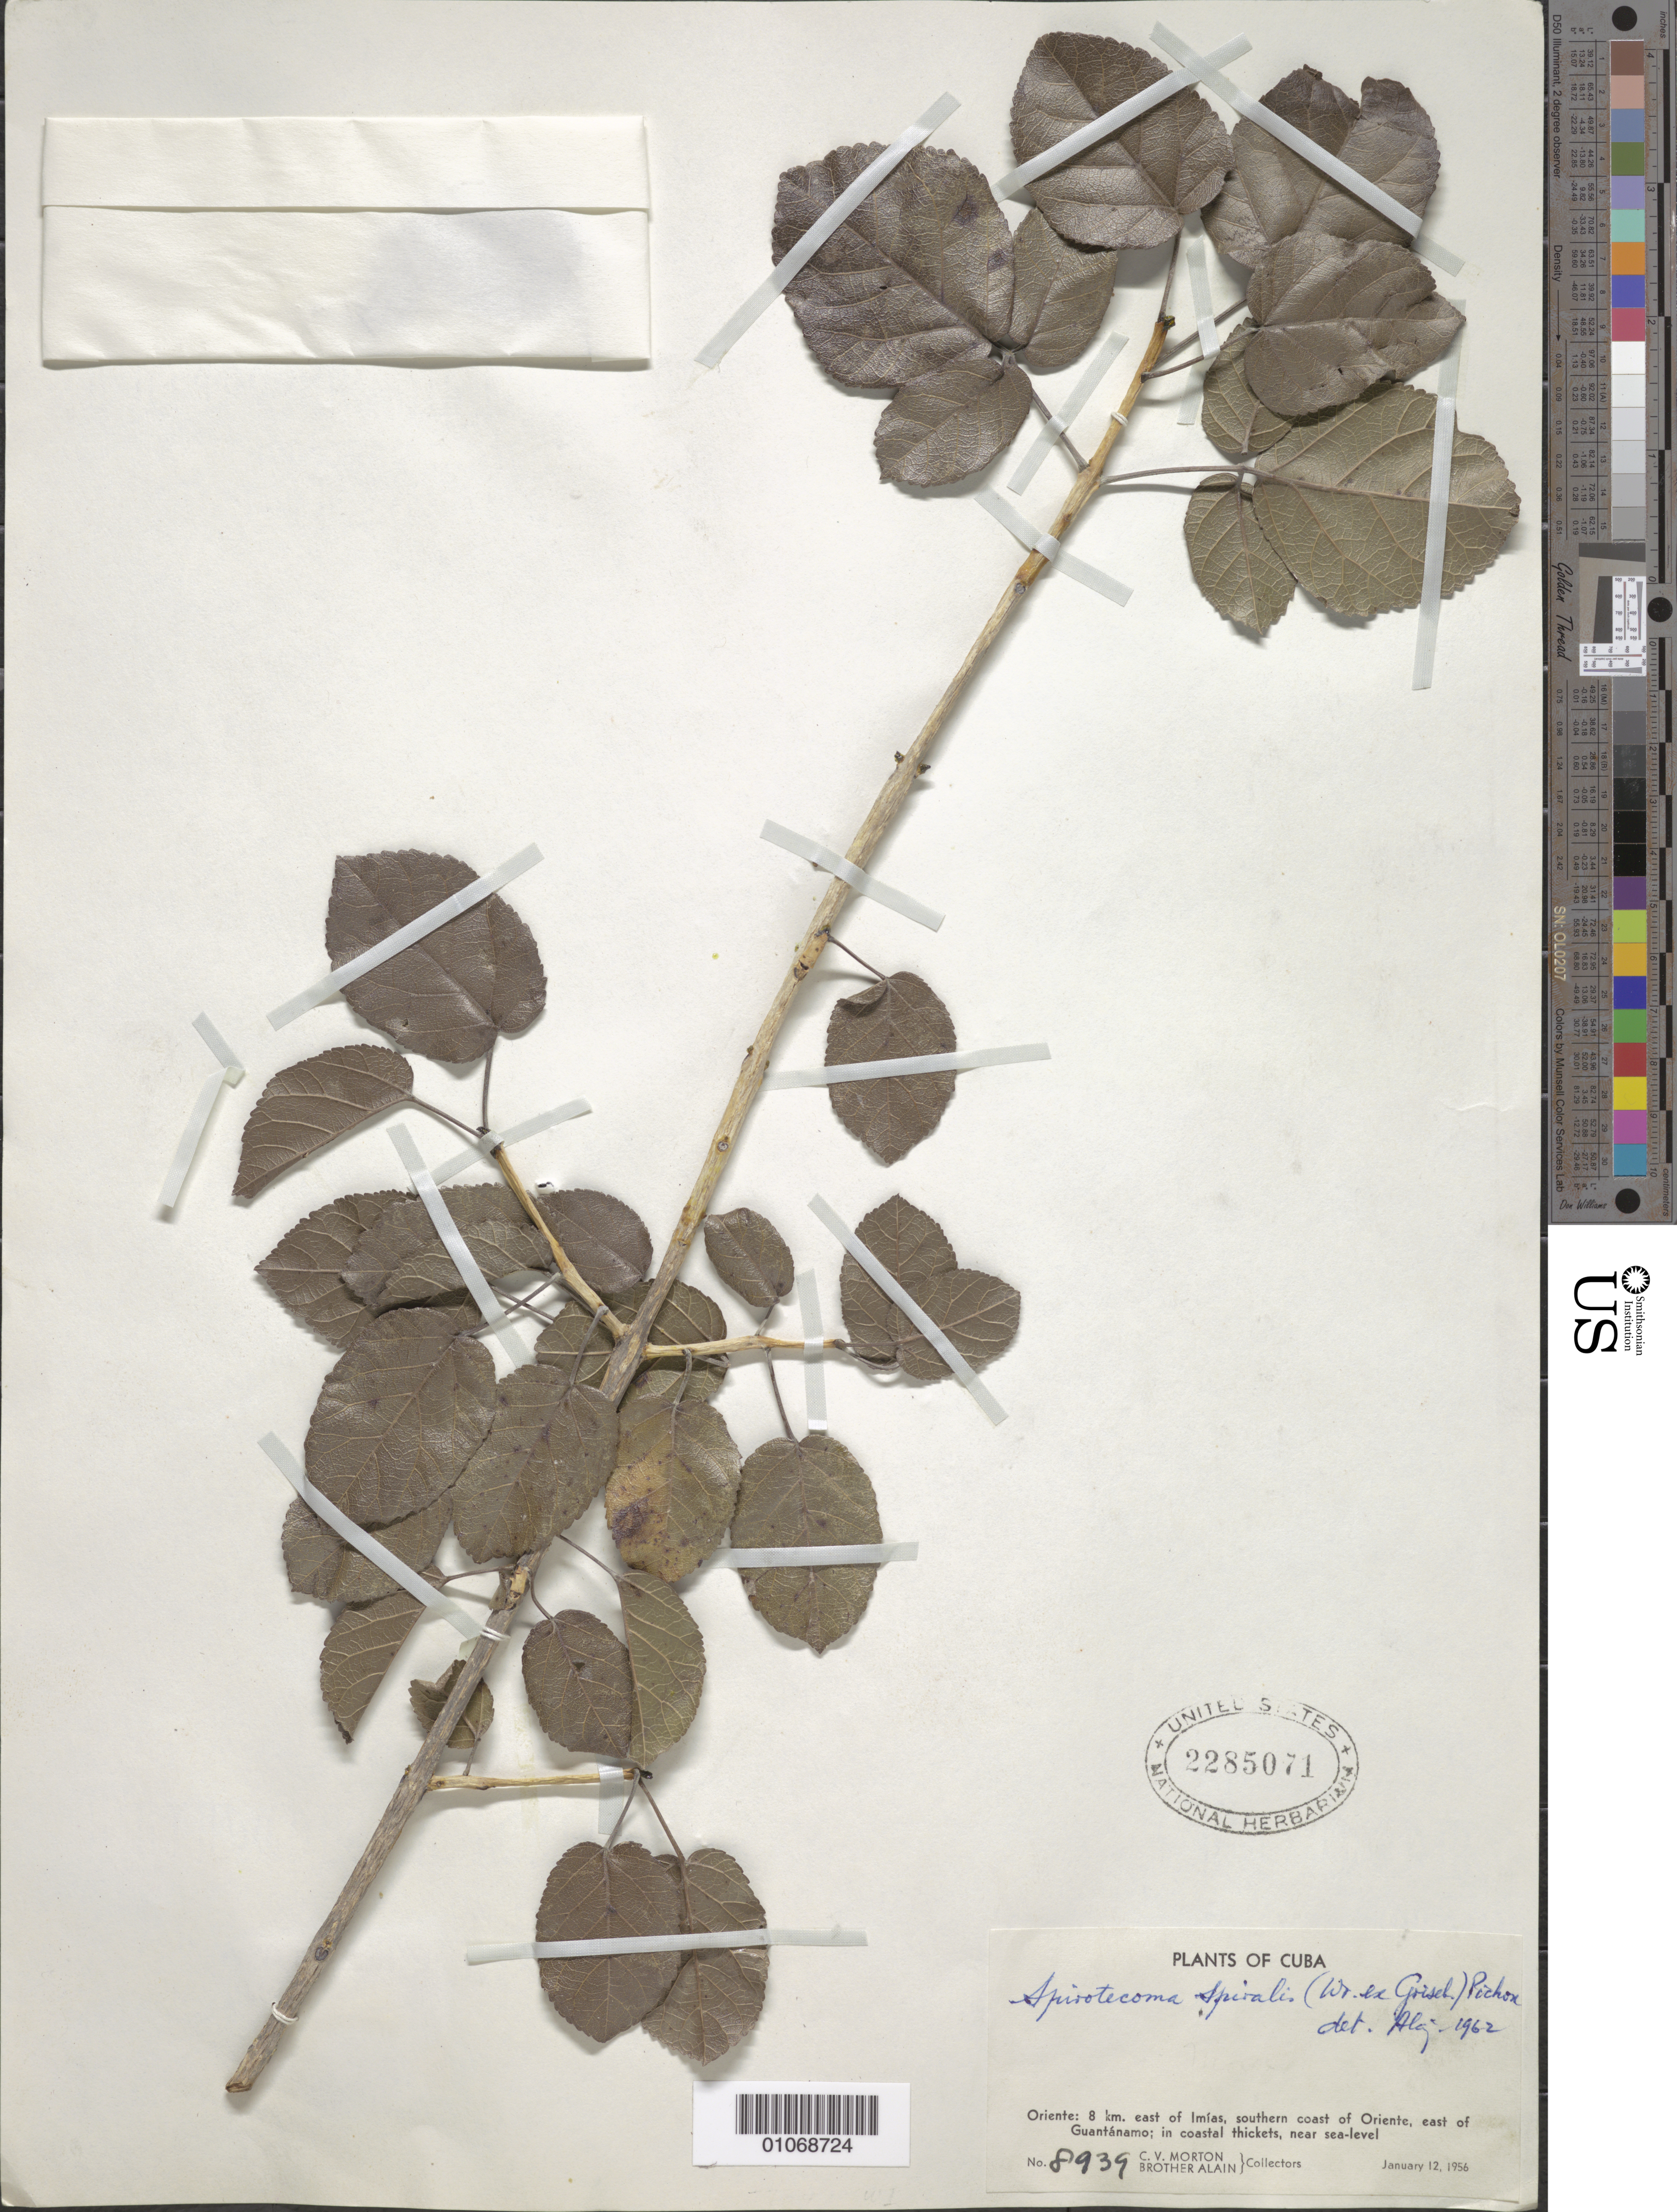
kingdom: Plantae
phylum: Tracheophyta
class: Magnoliopsida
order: Lamiales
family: Bignoniaceae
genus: Spirotecoma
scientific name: Spirotecoma spiralis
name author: (C. Wright ex Griseb.) Pichon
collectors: C. V. Morton & A. H. Liogier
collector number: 8939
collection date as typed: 12 Jan 1956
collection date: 1956-01-12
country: Cuba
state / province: Guantanamo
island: Cuba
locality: Eight km east of Imias, southern coast of Oriente, east of Guantánamo, in coastal thickets, near sea level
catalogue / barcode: US 2285071